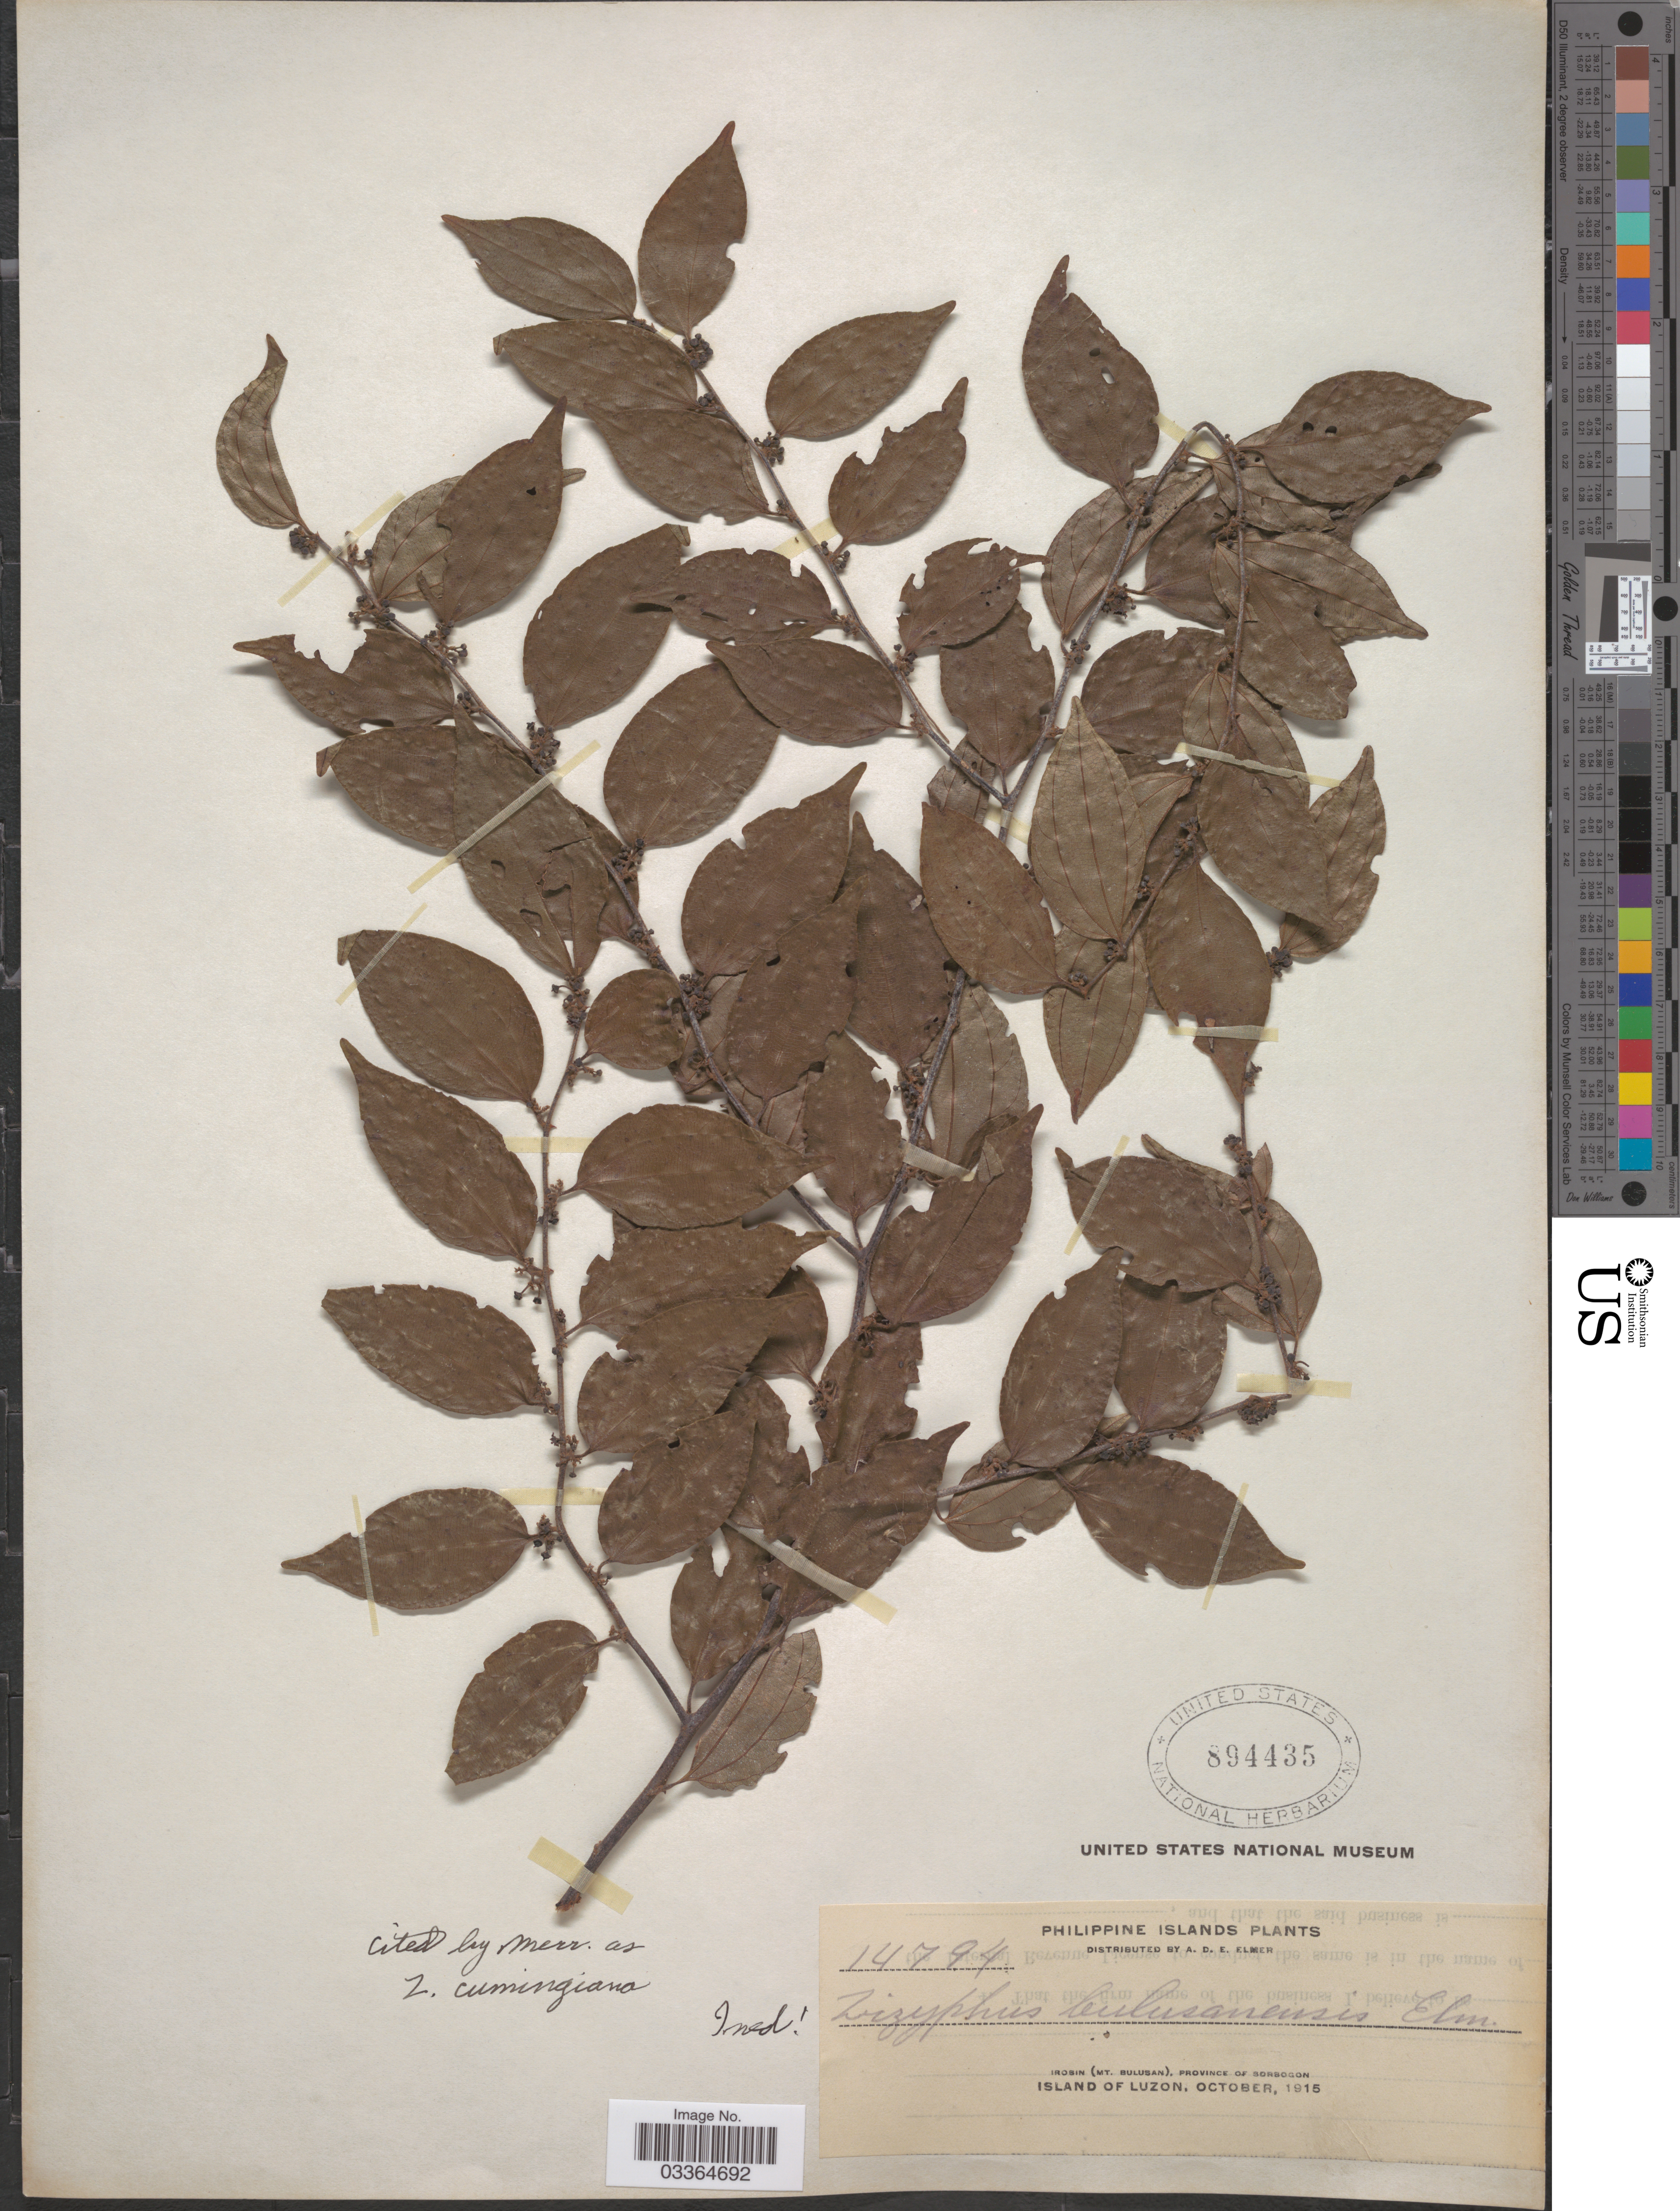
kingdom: Plantae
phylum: Tracheophyta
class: Magnoliopsida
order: Rosales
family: Rhamnaceae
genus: Ziziphus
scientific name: Ziziphus cumingiana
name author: Merr.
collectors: A. D. E. Elmer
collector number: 14794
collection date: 1915-10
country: Philippines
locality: Irosin (Mt. Bulusan), Province of Sorsogon. Island of Luzon.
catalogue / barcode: US 894435